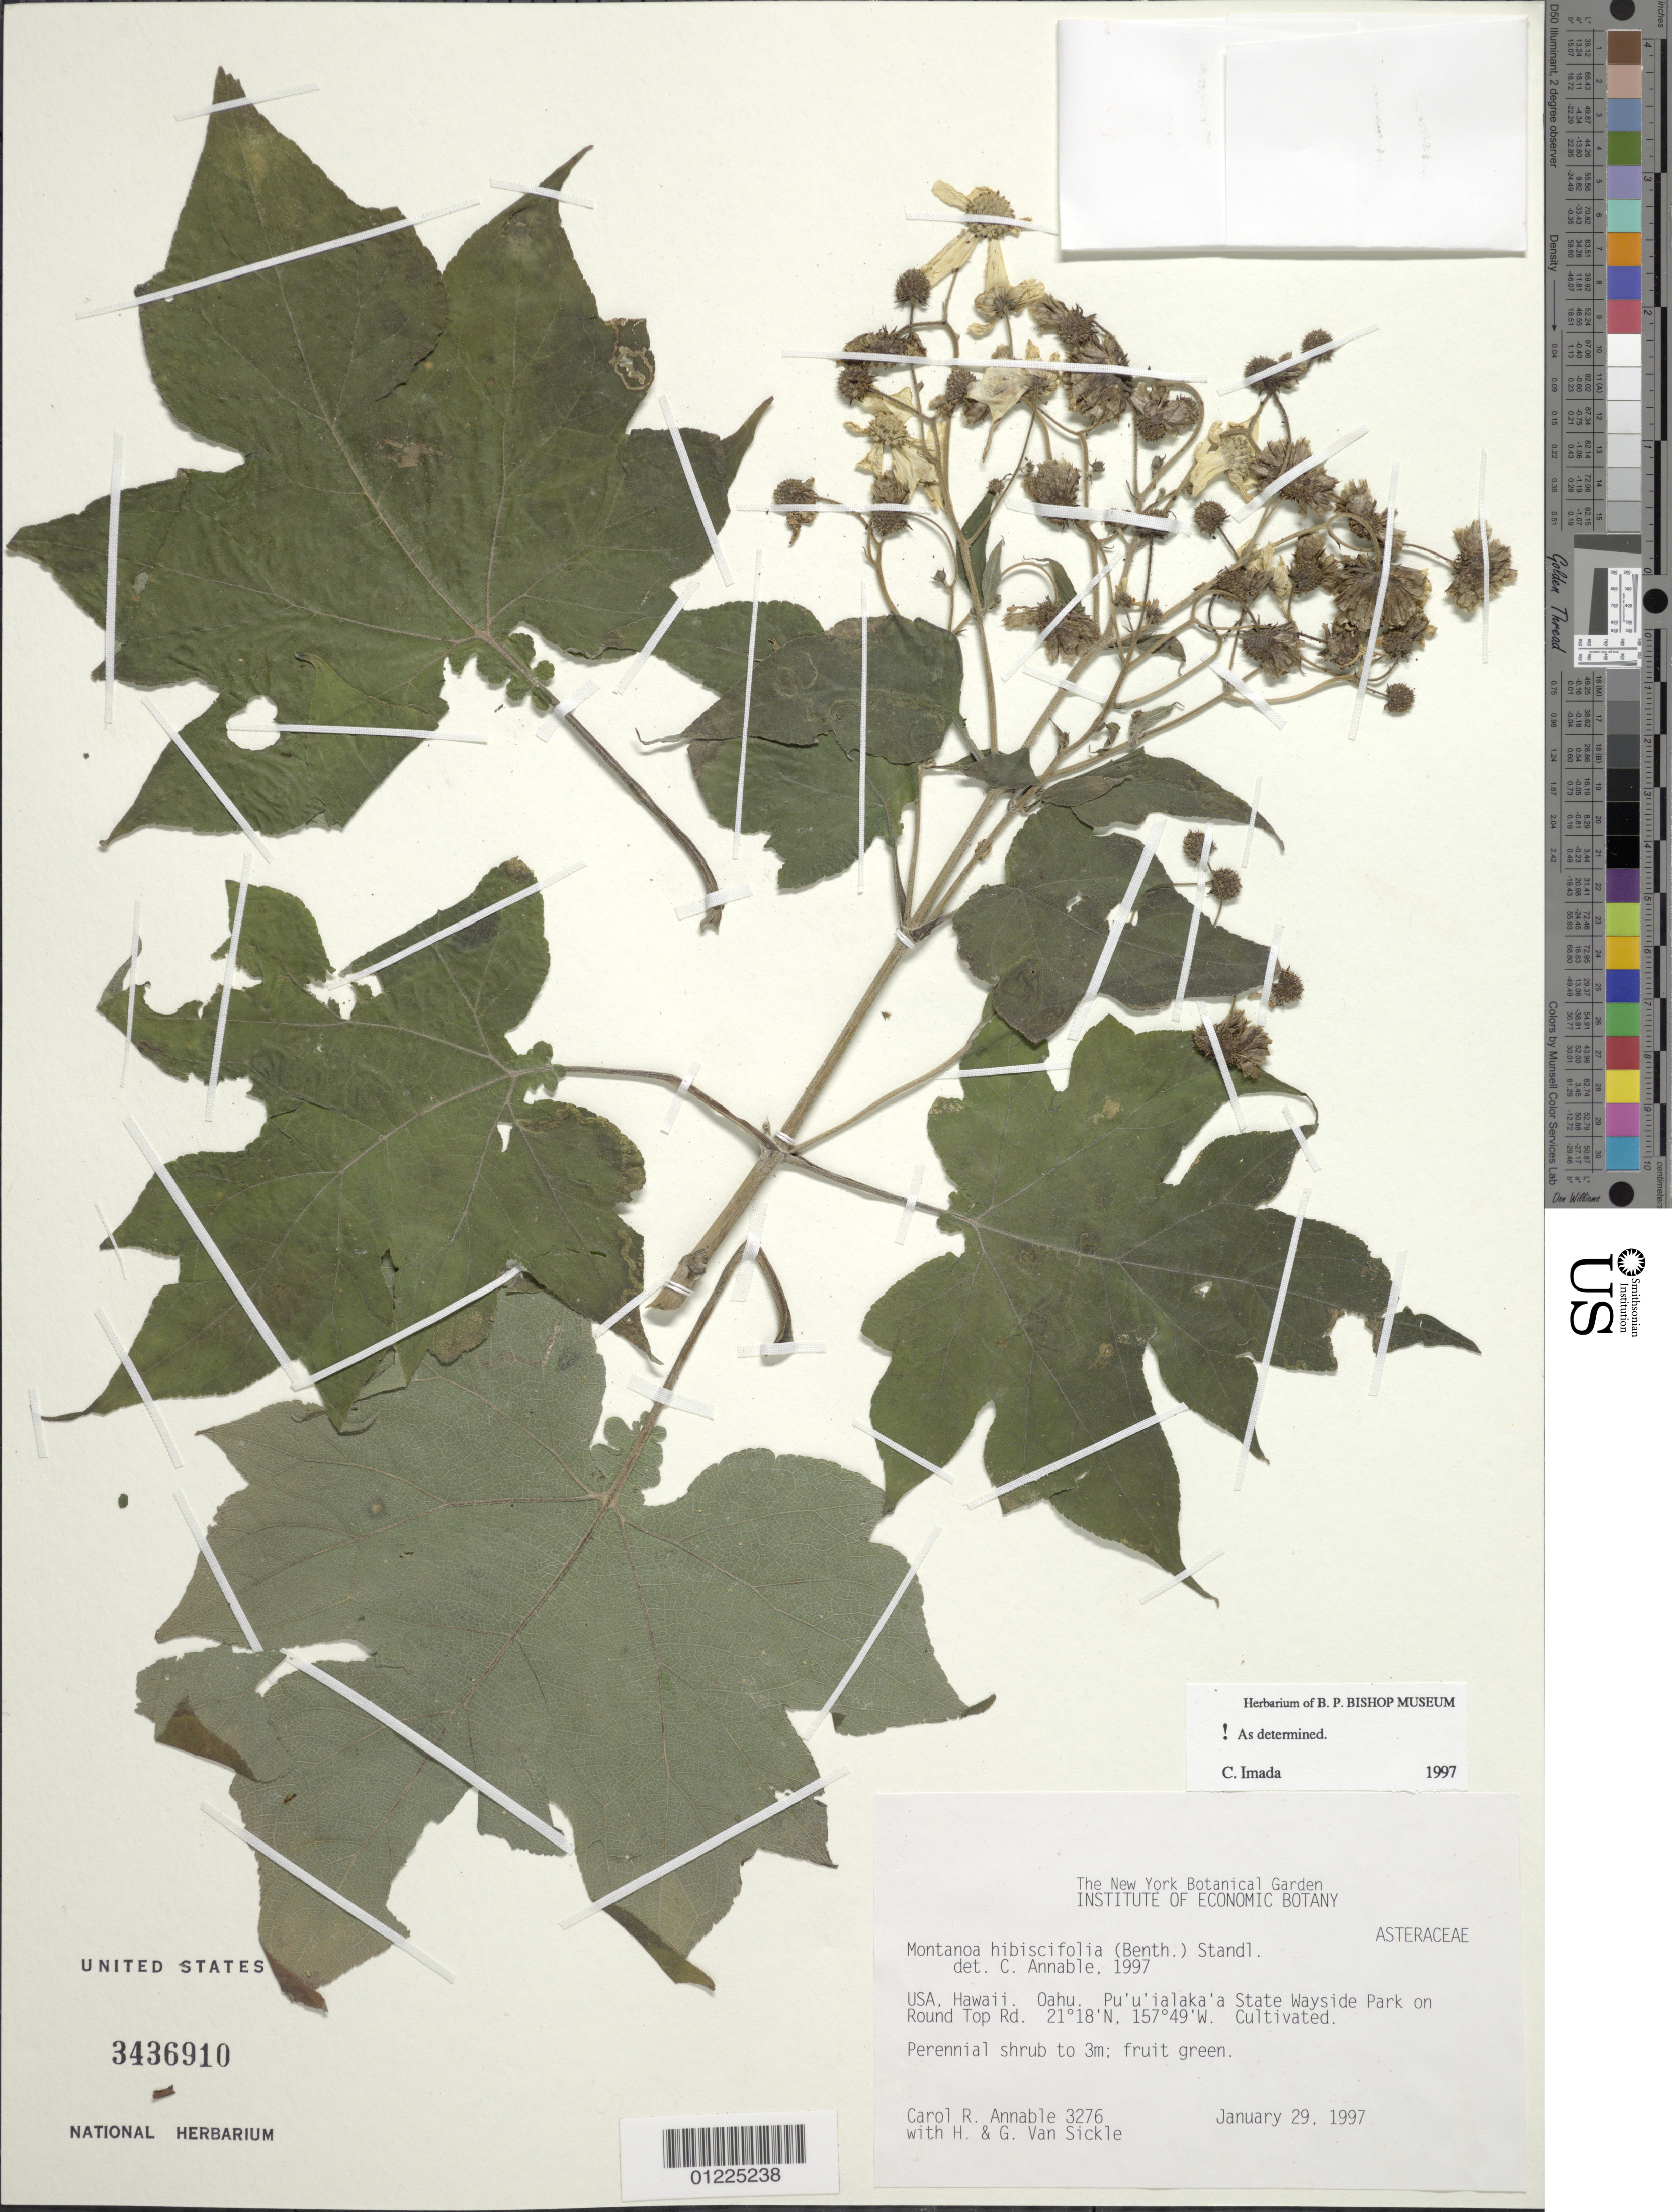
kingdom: Plantae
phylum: Tracheophyta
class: Magnoliopsida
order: Asterales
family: Asteraceae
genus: Montanoa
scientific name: Montanoa hibiscifolia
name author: Benth.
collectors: C. R. Annable, H. Van Sickle & G. A. Van Sickle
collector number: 3276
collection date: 1997-01-29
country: United States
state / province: Hawaii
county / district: Honolulu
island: Oahu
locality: Pu'u'lalaka'a State Wayside Park on Round Top Rd.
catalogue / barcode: US 3436910